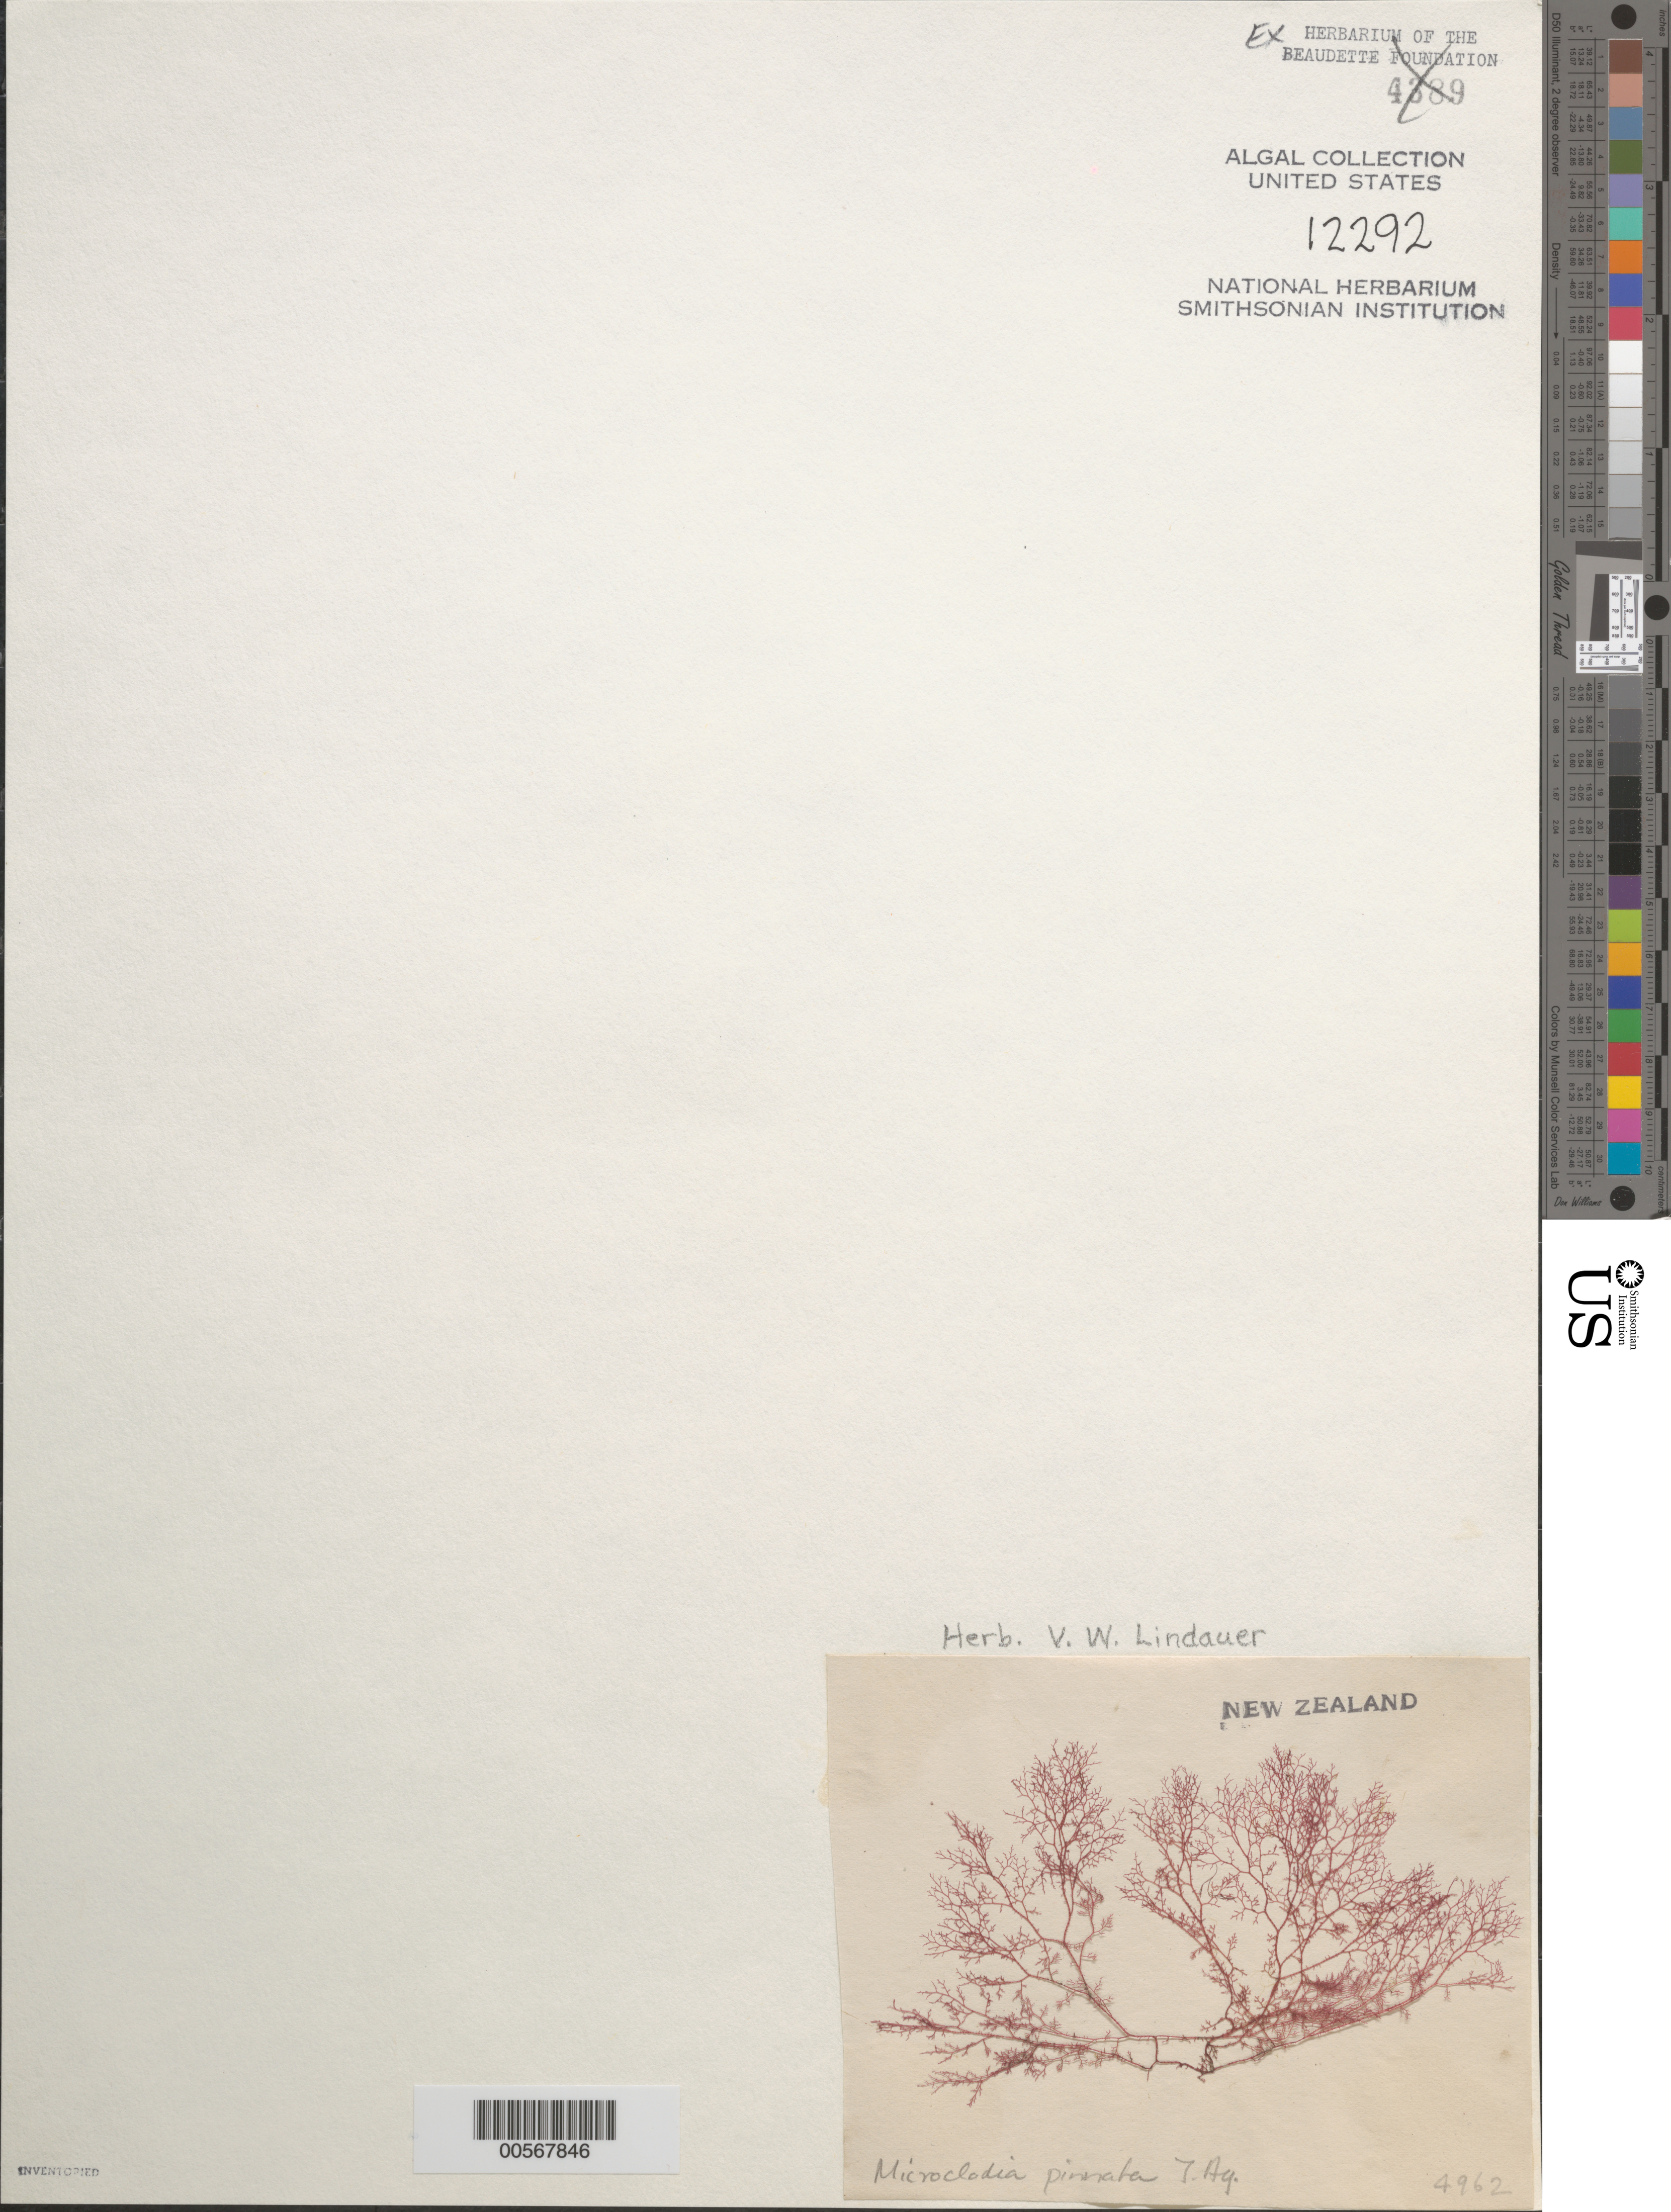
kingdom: Plantae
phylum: Rhodophyta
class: Florideophyceae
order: Ceramiales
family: Ceramiaceae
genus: Microcladia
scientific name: Microcladia pinnata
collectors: V. Lindauer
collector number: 4962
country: New Zealand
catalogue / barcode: US 12292